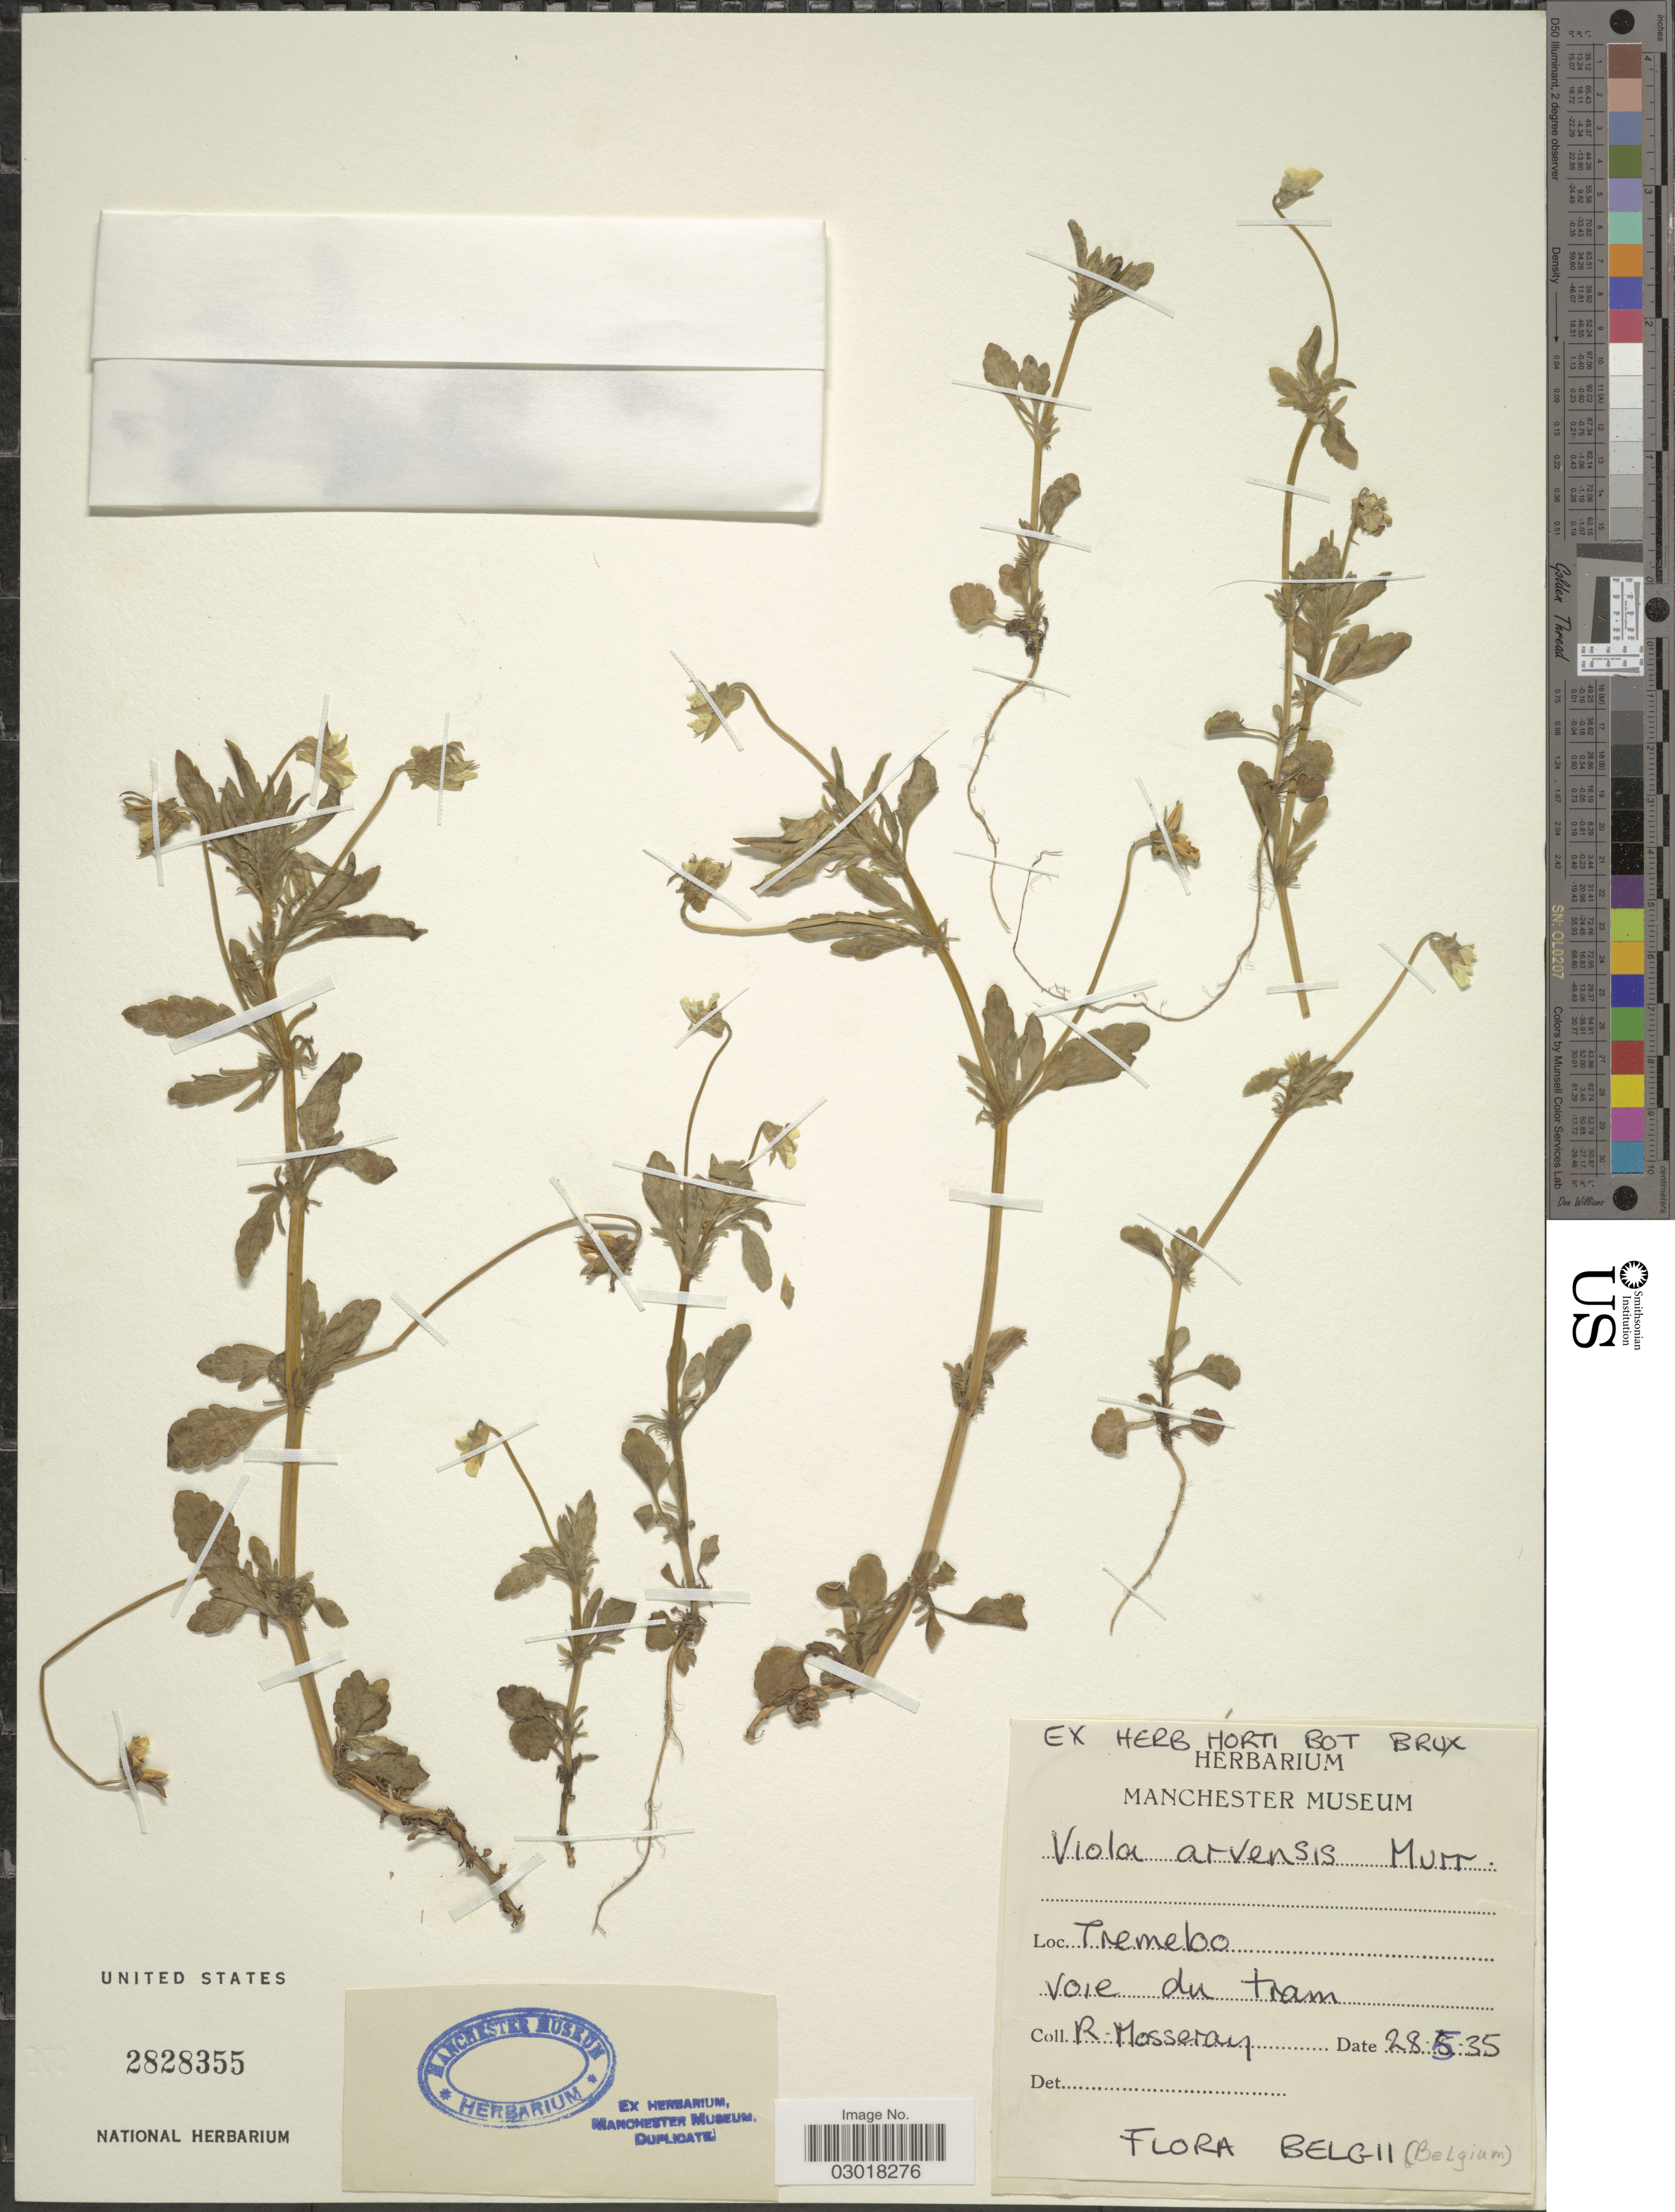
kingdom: Plantae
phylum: Tracheophyta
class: Magnoliopsida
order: Malpighiales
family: Violaceae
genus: Viola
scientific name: Viola arvensis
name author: Murray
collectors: R. Mosseray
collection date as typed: Transcribed d/m/y: 28/5/35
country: Belgium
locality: Tremebo voie du tram.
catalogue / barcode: US 2828355